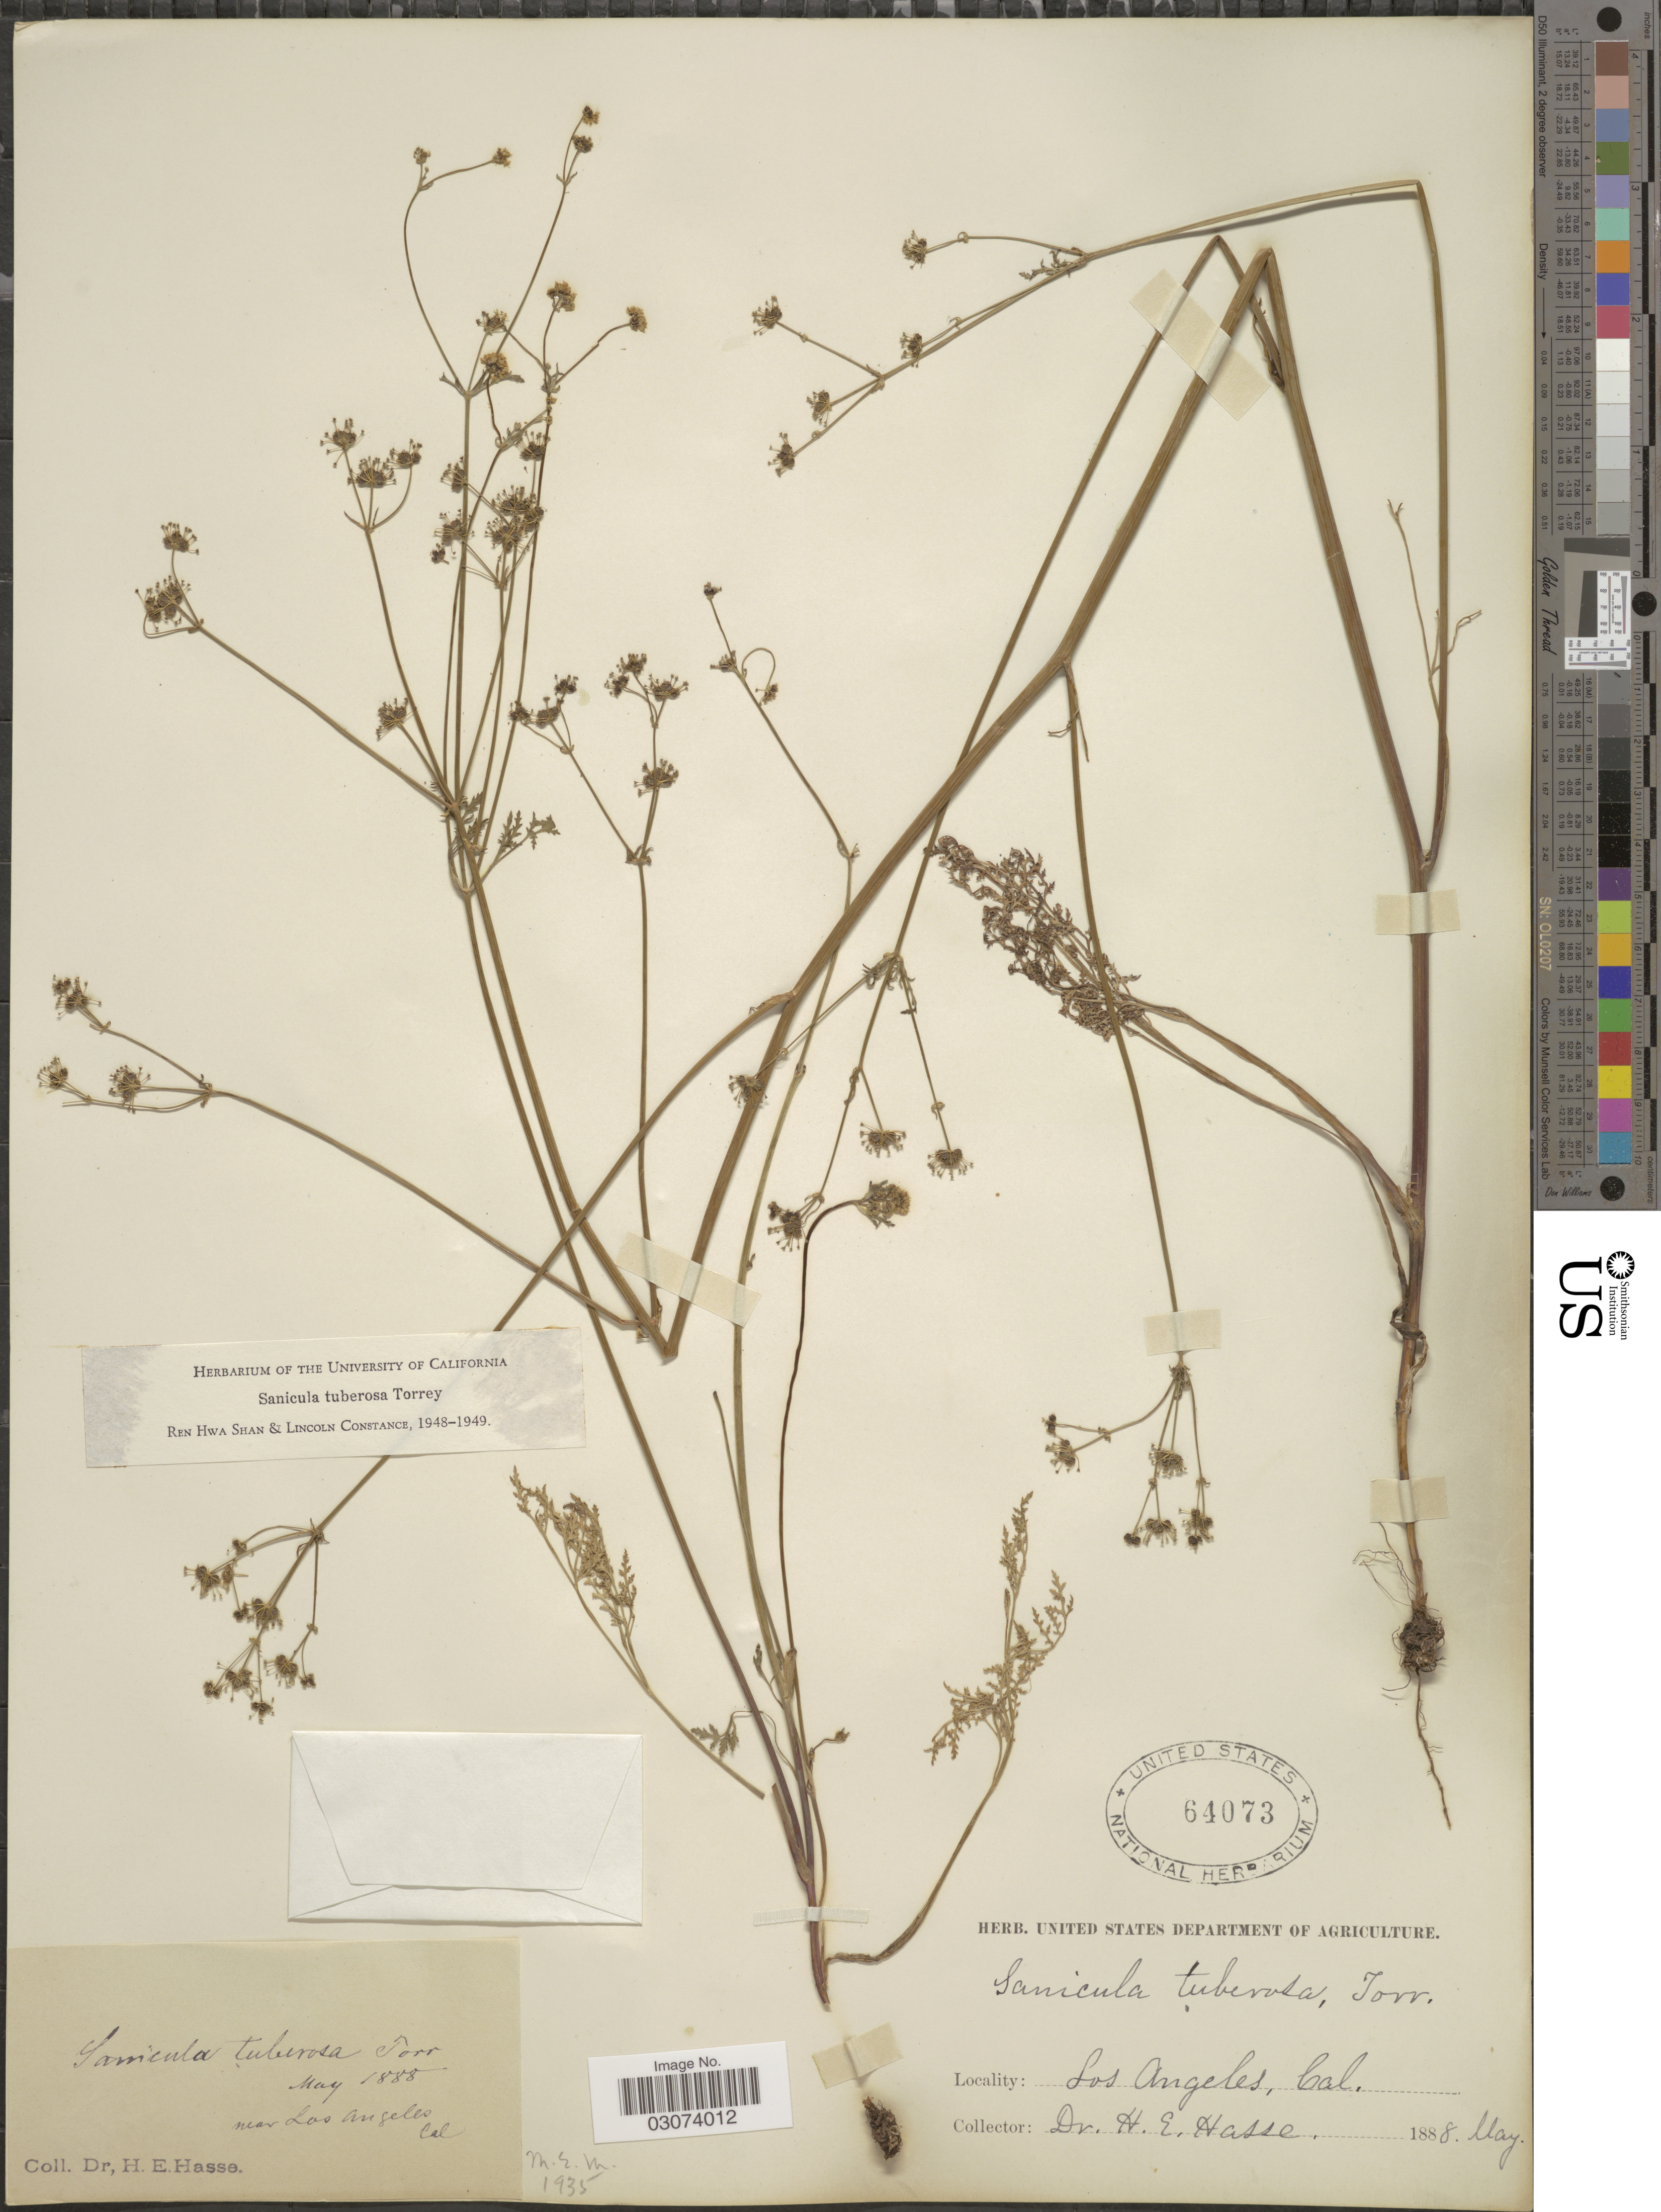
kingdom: Plantae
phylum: Tracheophyta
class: Magnoliopsida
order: Apiales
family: Apiaceae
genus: Sanicula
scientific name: Sanicula tuberosa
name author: Torr.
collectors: H. E. Hasse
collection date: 1888-05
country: United States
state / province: California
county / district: Los Angeles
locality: Near Los Angeles.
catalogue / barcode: US 64073